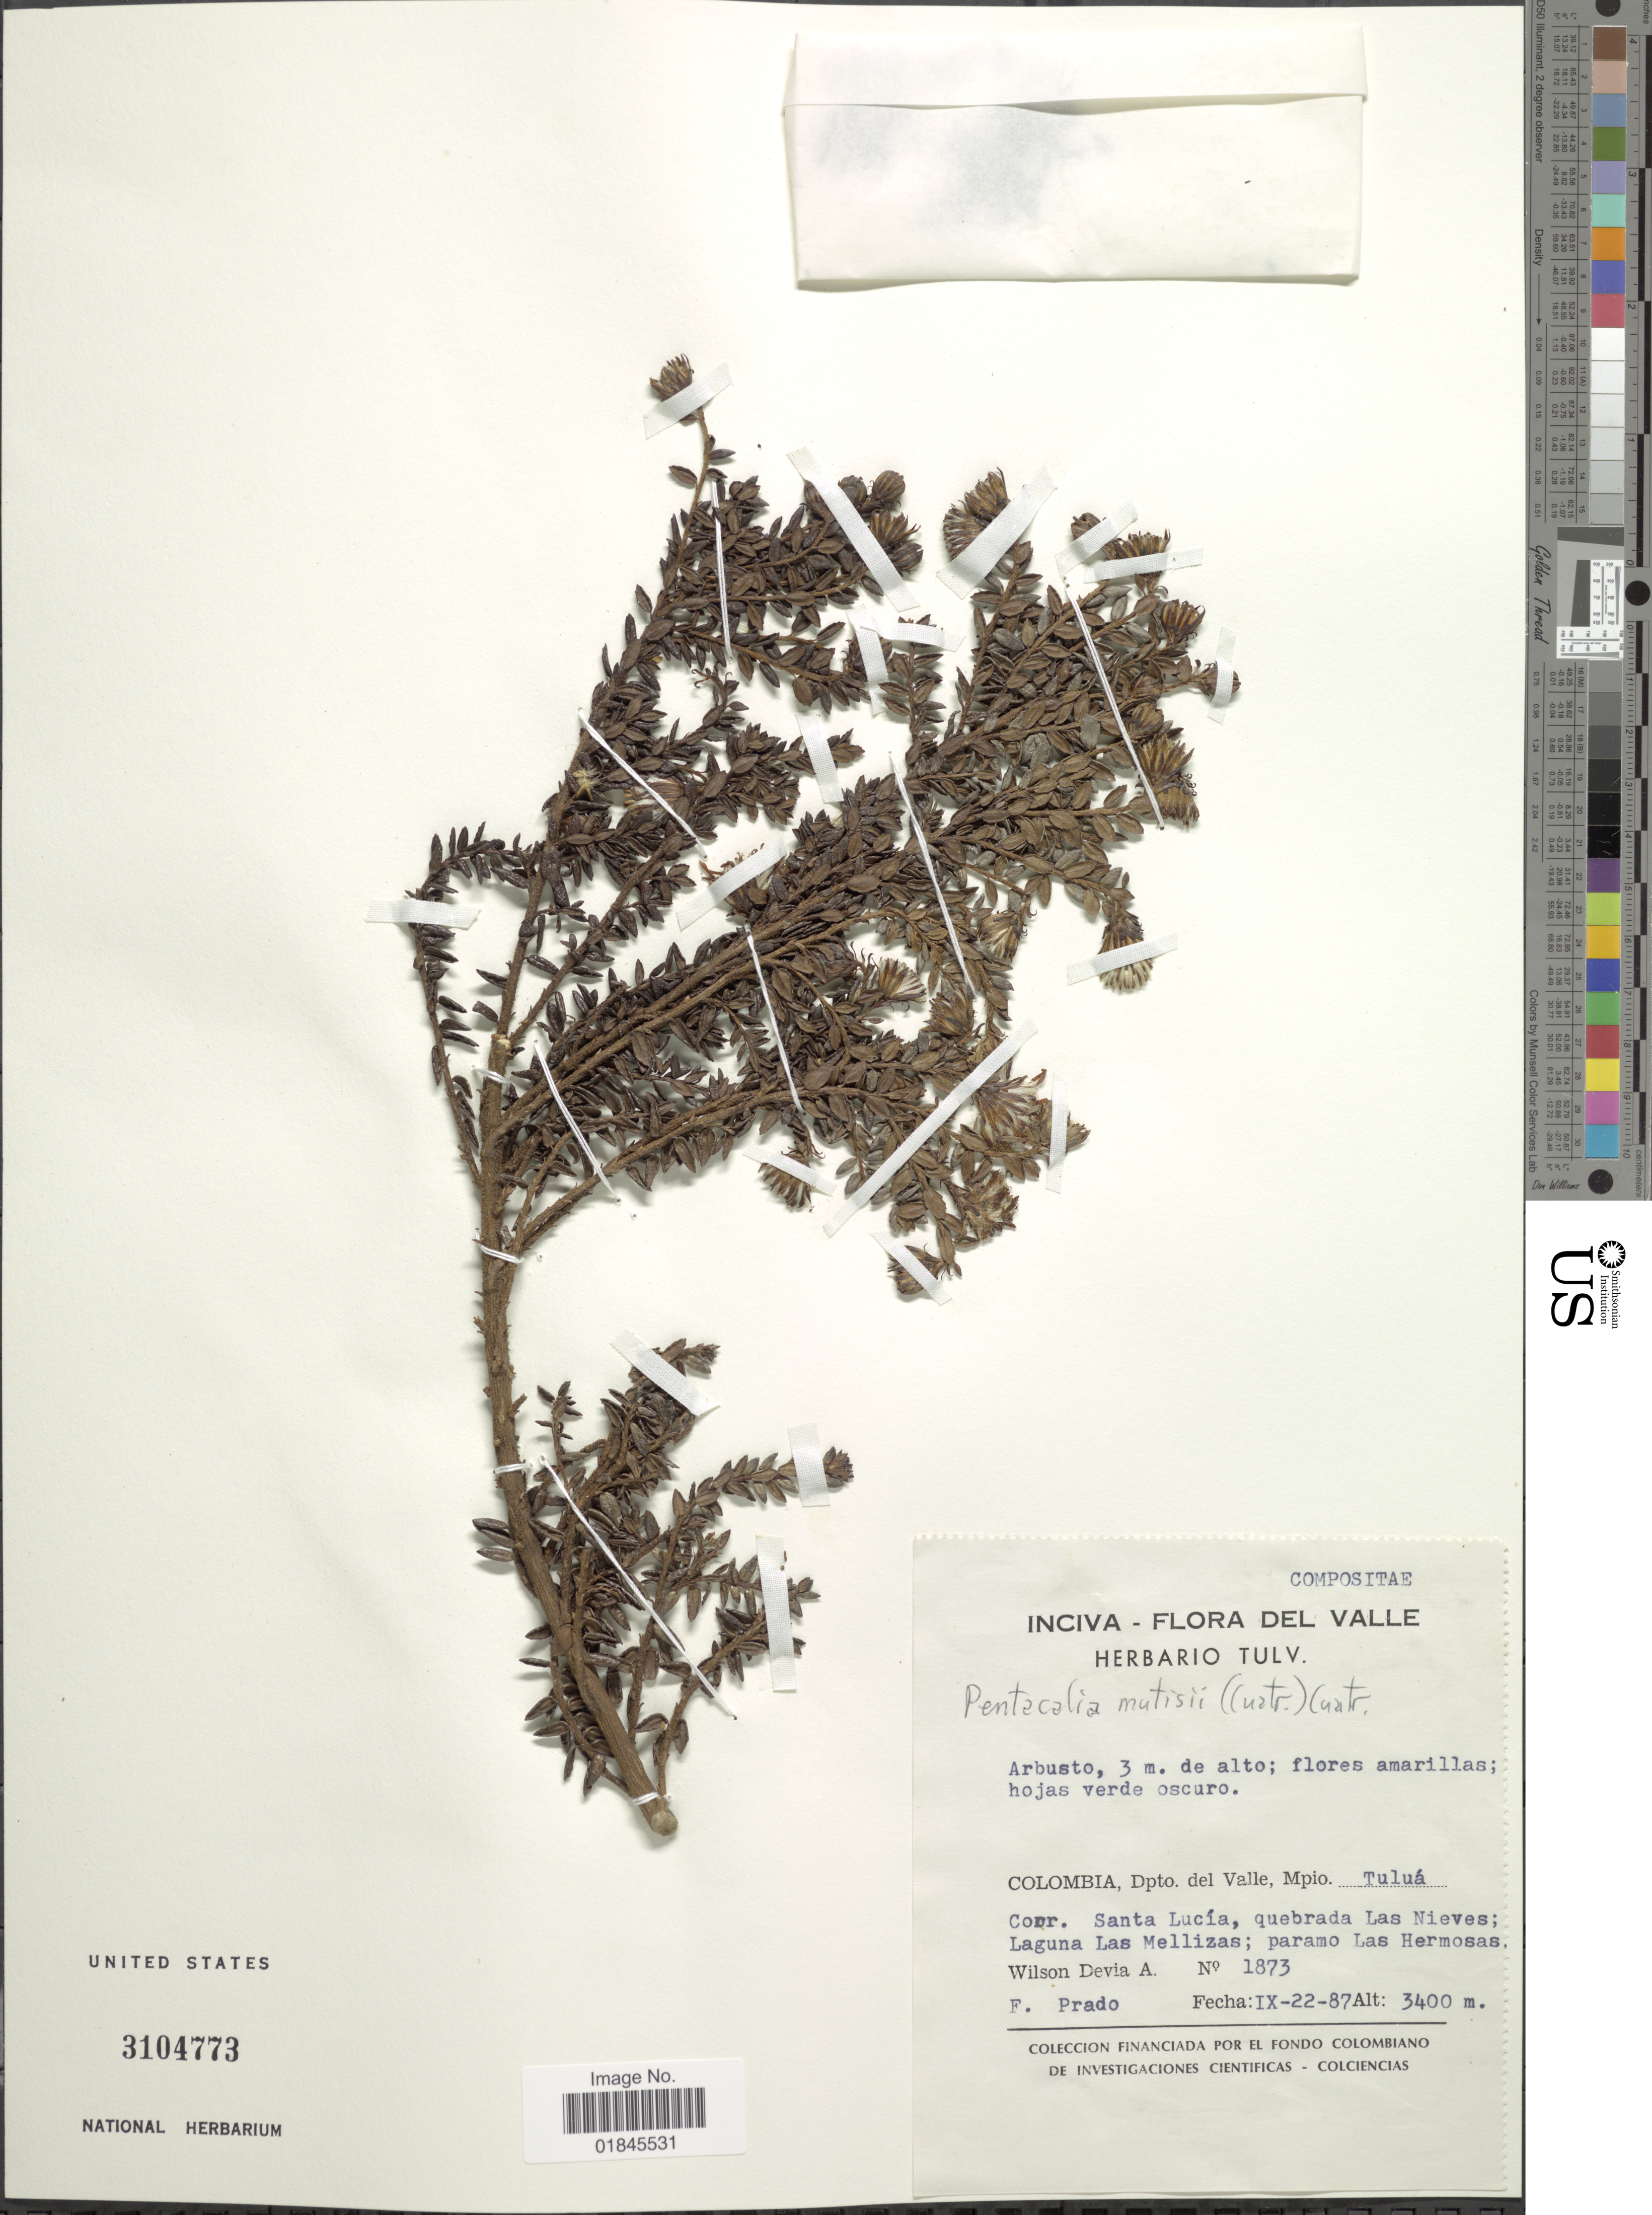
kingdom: Plantae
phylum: Tracheophyta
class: Magnoliopsida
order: Asterales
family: Asteraceae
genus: Pentacalia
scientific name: Pentacalia mutisii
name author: (Cuatrec.) Cuatrec.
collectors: W. Devia A. & F. Prado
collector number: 1873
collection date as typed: Transcribed d/m/y: 22/9/87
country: Colombia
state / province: Valle del Cauca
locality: Colombia, Dpto. del Valle, Mpio. Tuluá. Corr. Santa Lucía, quebrada Las Nievas; Laguna Las Mellizas; paramo Las Hermosas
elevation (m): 3400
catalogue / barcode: US 3104773